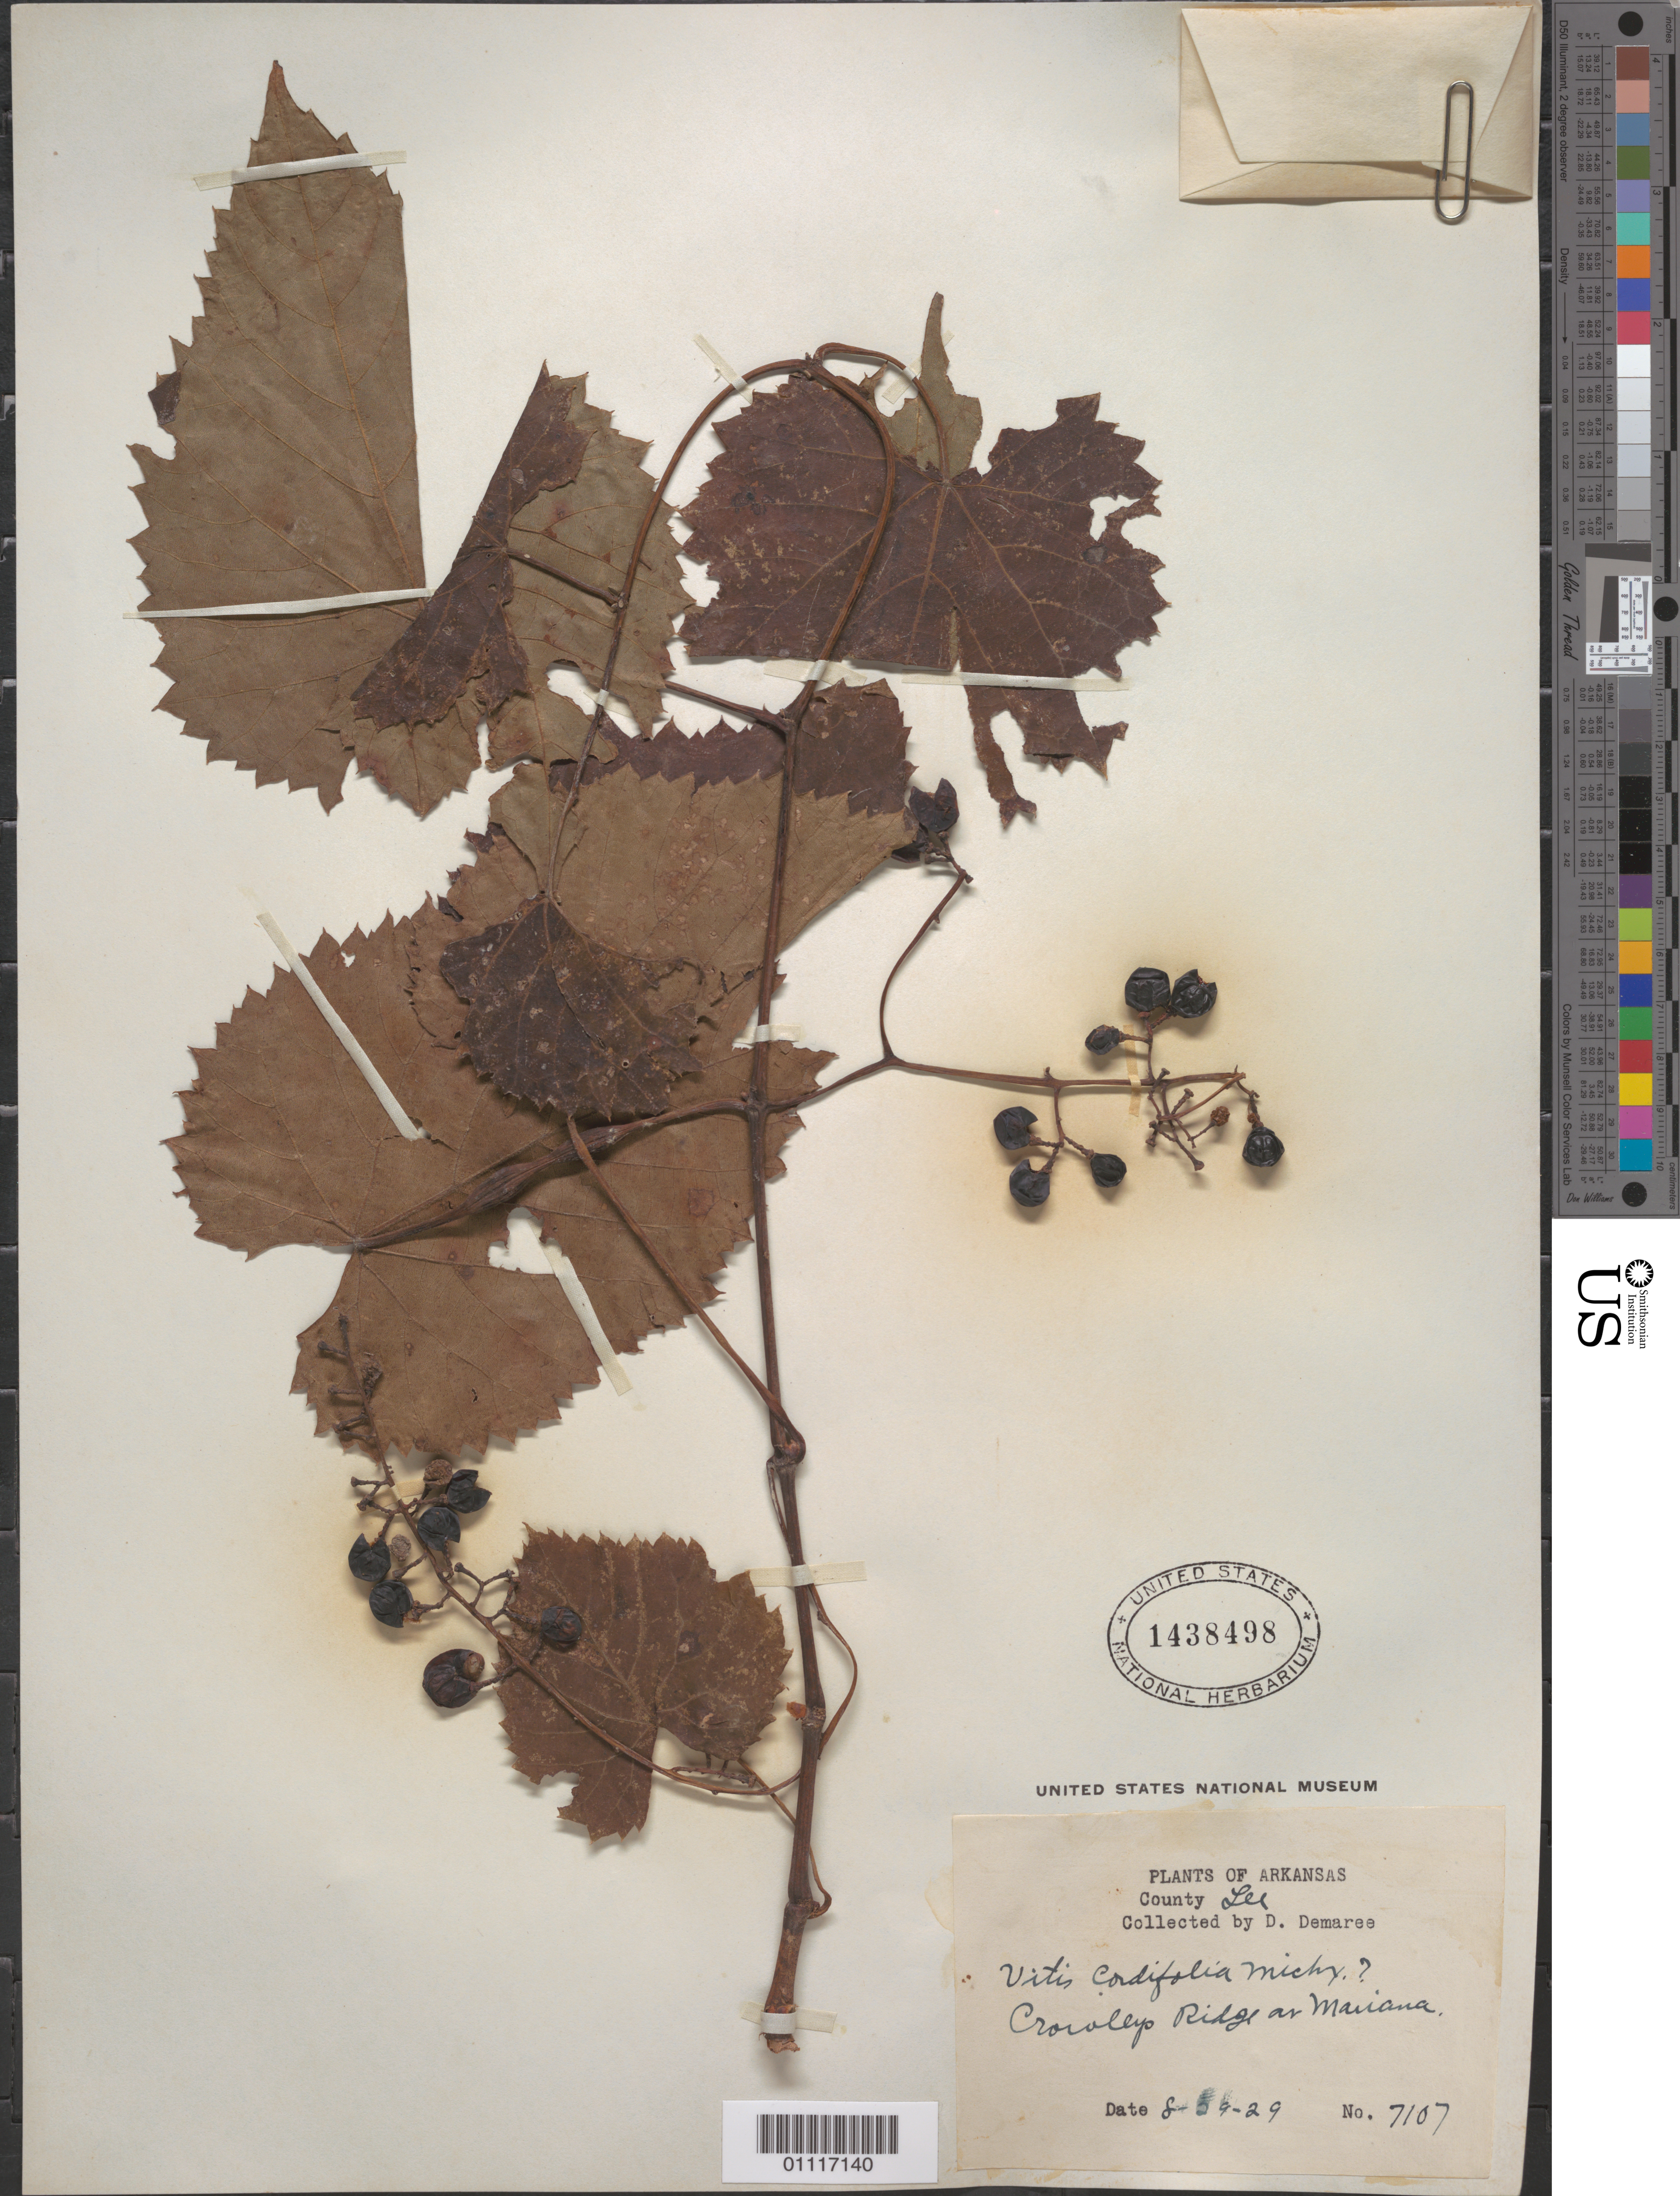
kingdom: Plantae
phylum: Tracheophyta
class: Magnoliopsida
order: Vitales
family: Vitaceae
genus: Vitis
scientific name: Vitis cordifolia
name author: Michx.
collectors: D. Demaree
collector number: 7107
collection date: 1929-08-29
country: United States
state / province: Arkansas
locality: Crowley Ridge ar Marianna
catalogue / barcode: US 1438498